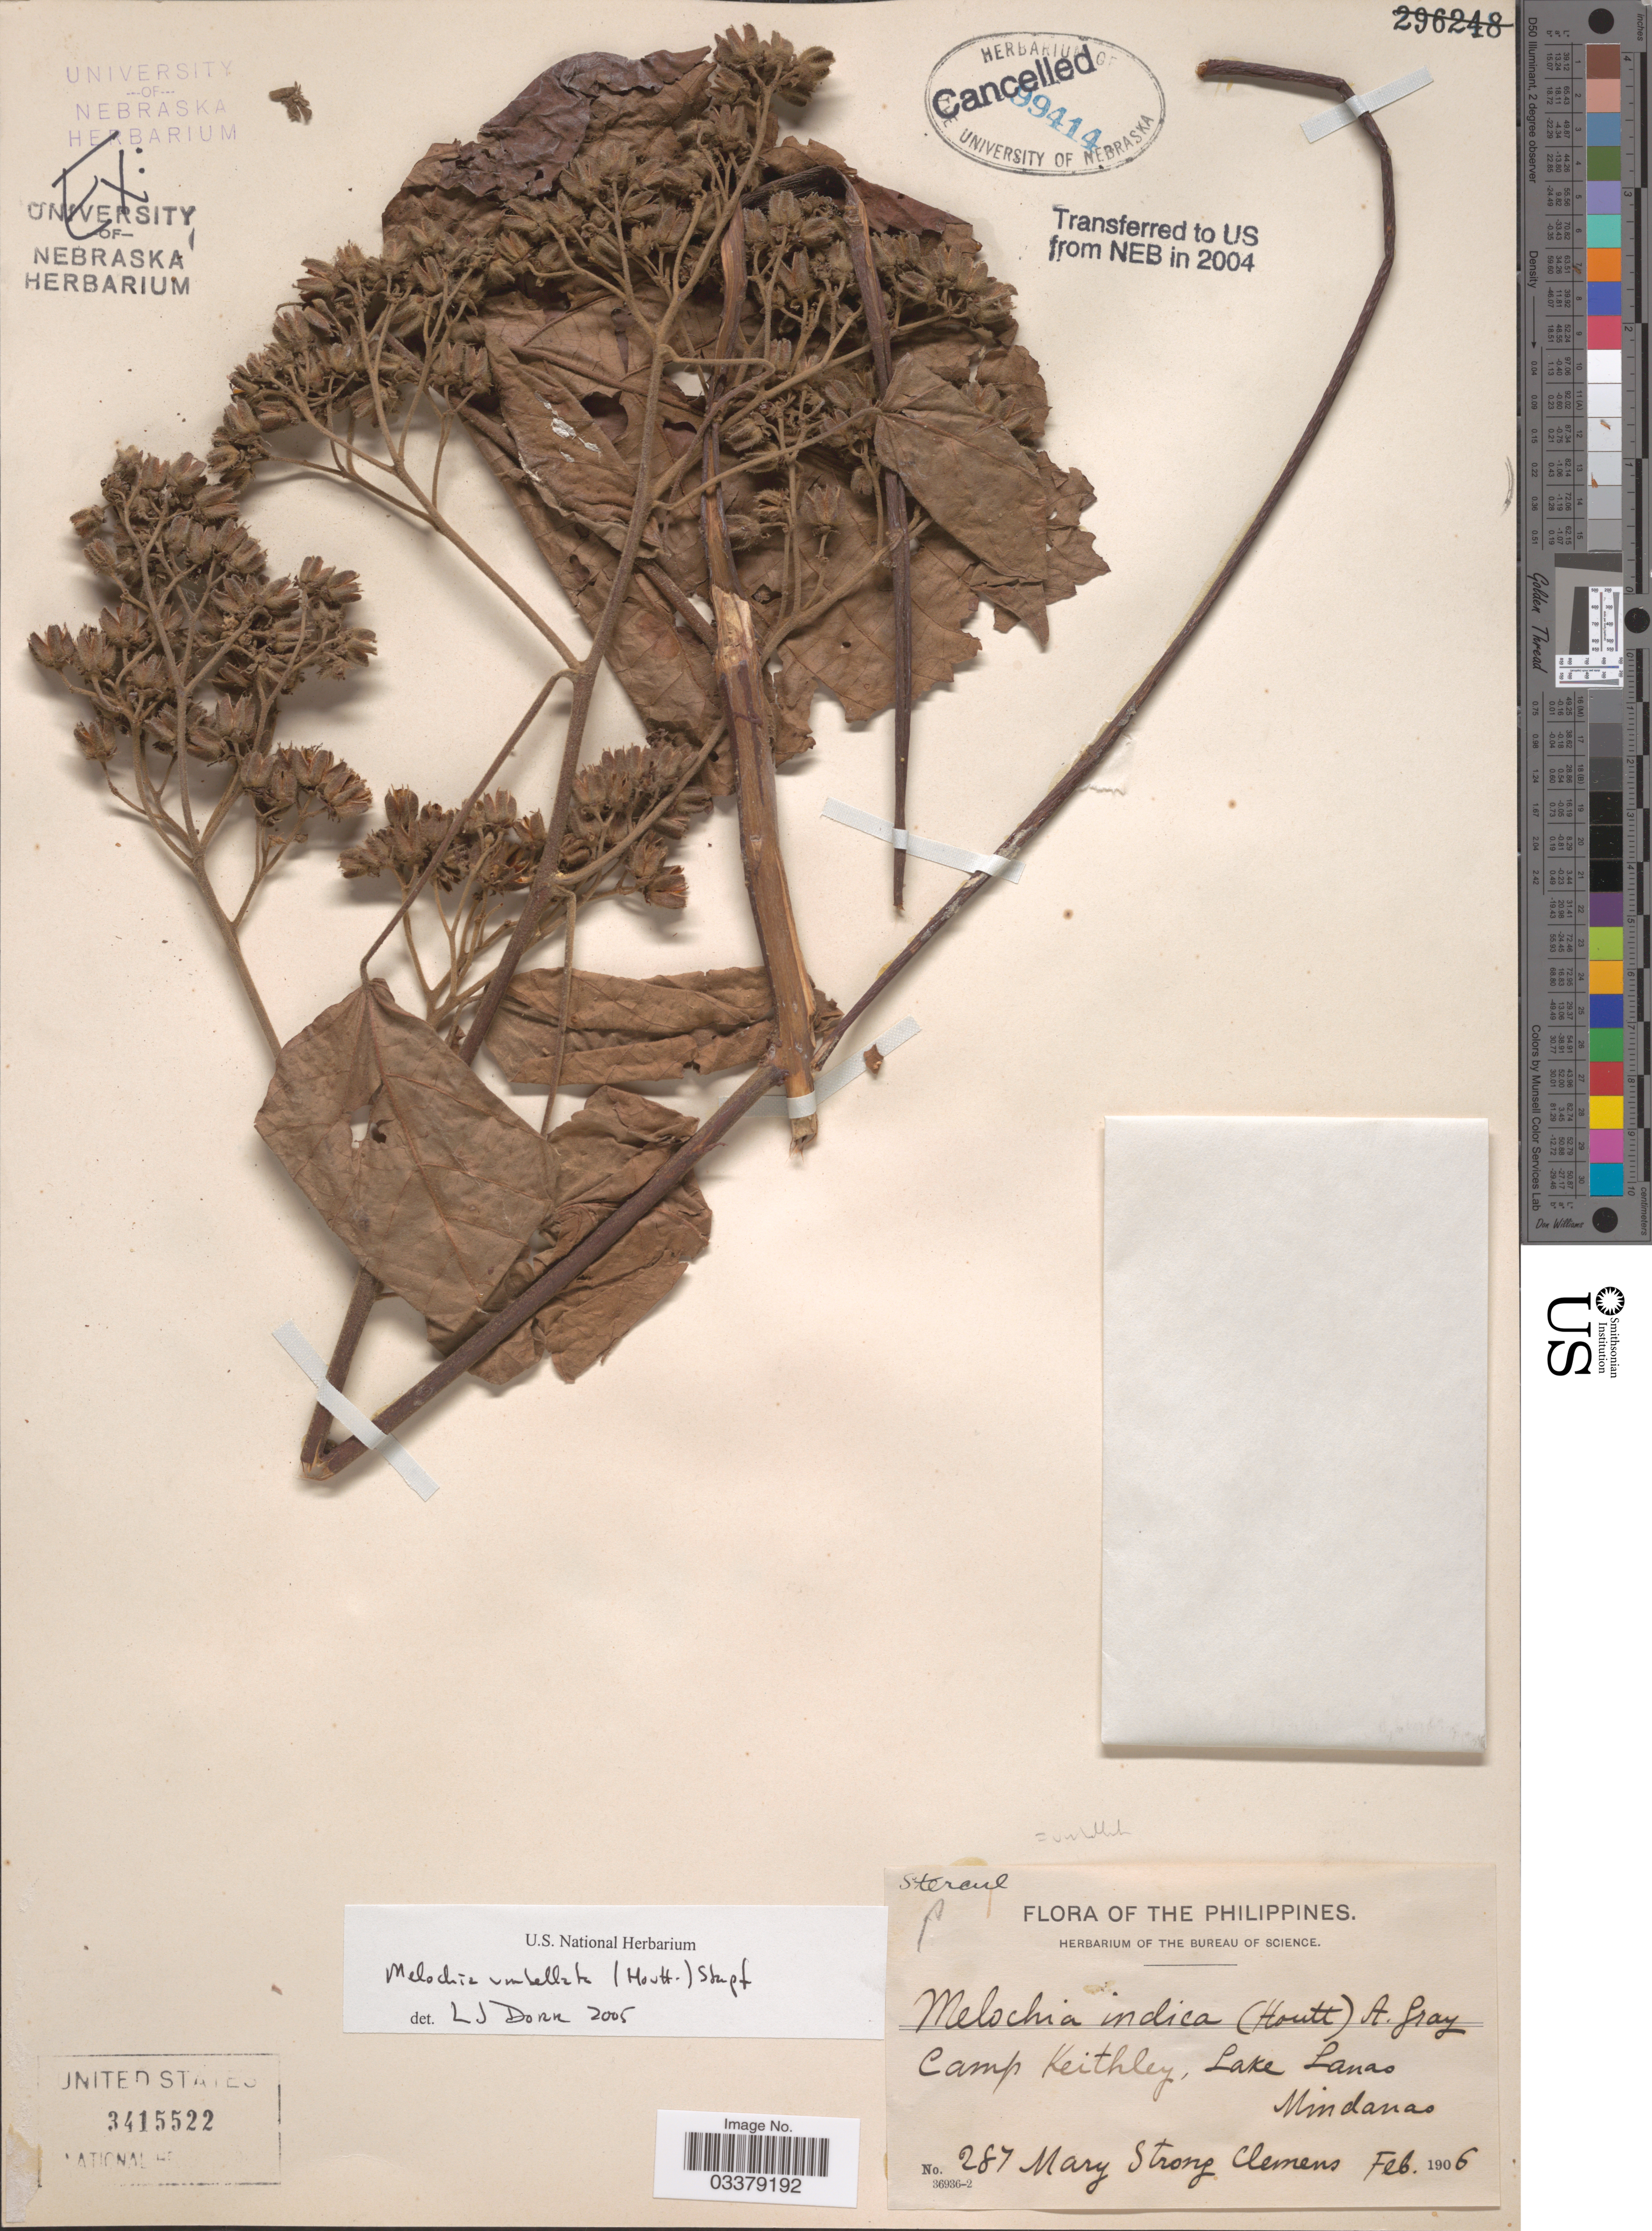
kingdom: Plantae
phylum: Tracheophyta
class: Magnoliopsida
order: Malvales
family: Malvaceae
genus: Melochia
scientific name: Melochia umbellata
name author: Stapf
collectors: M. S. Clemens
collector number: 287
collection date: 1906-02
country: Philippines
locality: Camp Keithley, Lake Lanao, Mindanao.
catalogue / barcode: US 3415522